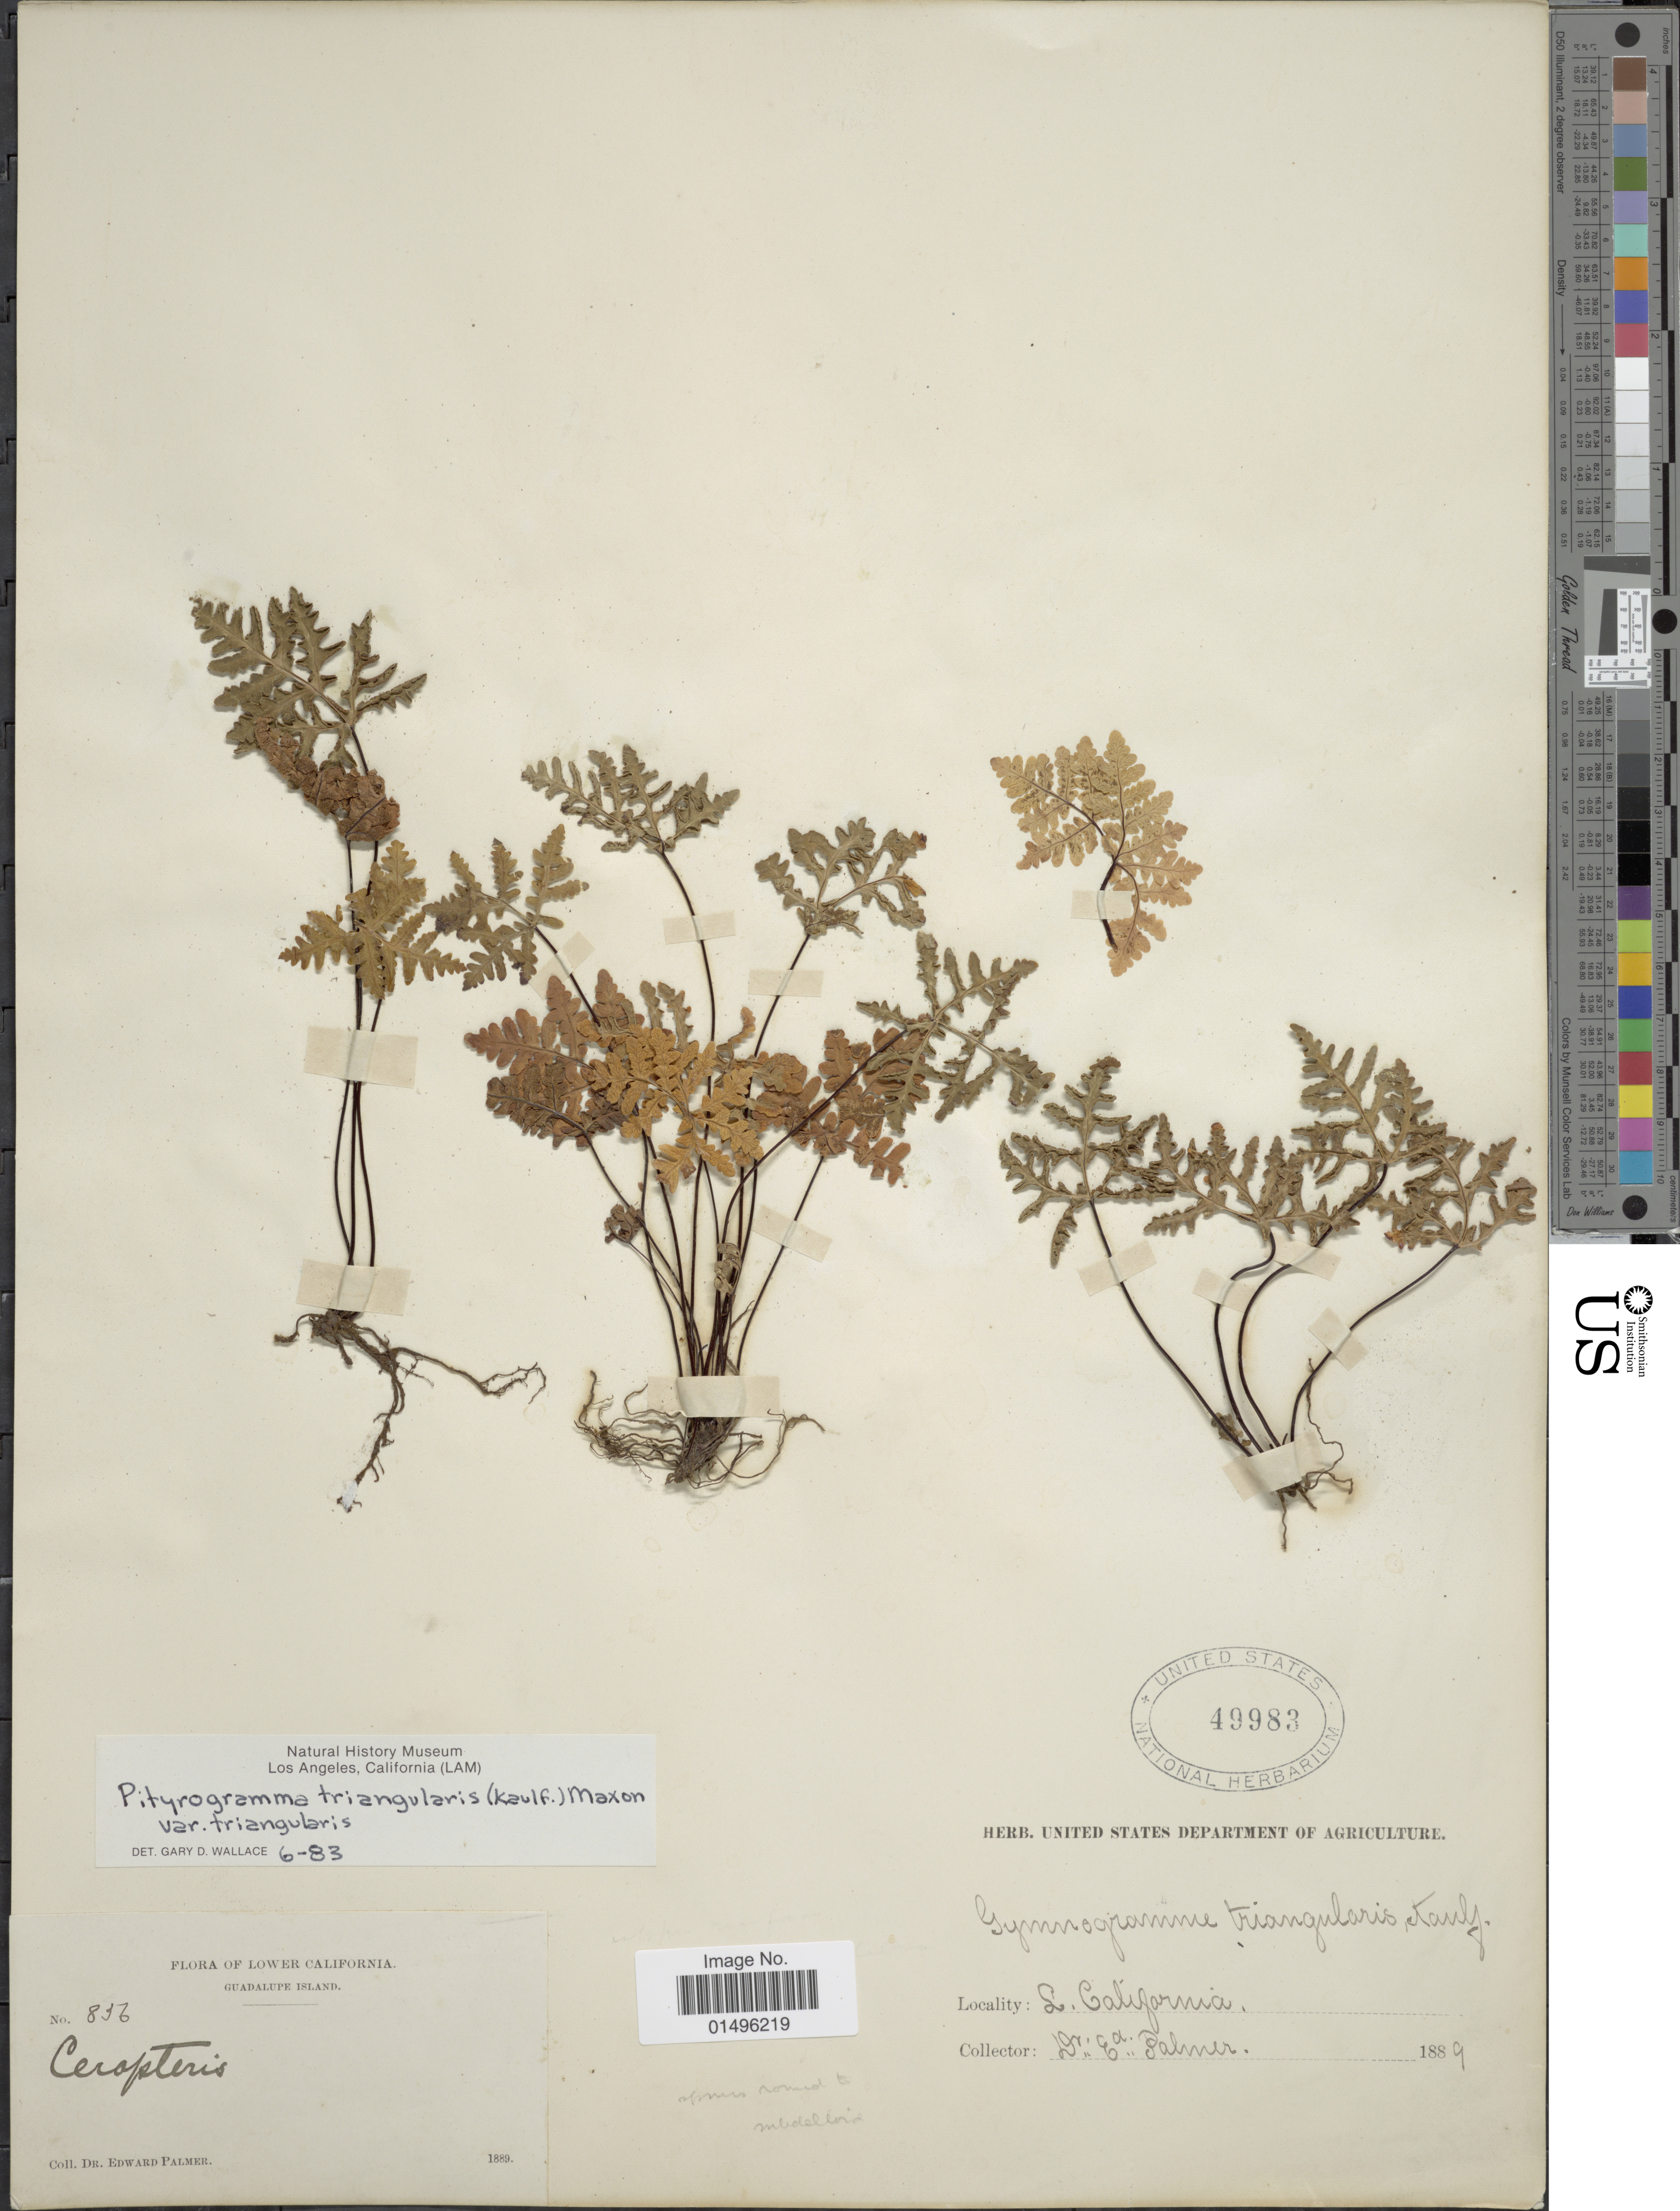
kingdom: Plantae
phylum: Tracheophyta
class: Polypodiopsida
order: Polypodiales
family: Pteridaceae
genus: Pentagramma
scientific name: Pentagramma triangularis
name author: (Kaulf.) Yatsk. et al.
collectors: E. Palmer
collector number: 856*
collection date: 1889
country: Mexico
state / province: Baja California Norte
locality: Lower California, Guadalupe Island.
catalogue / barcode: US 49983